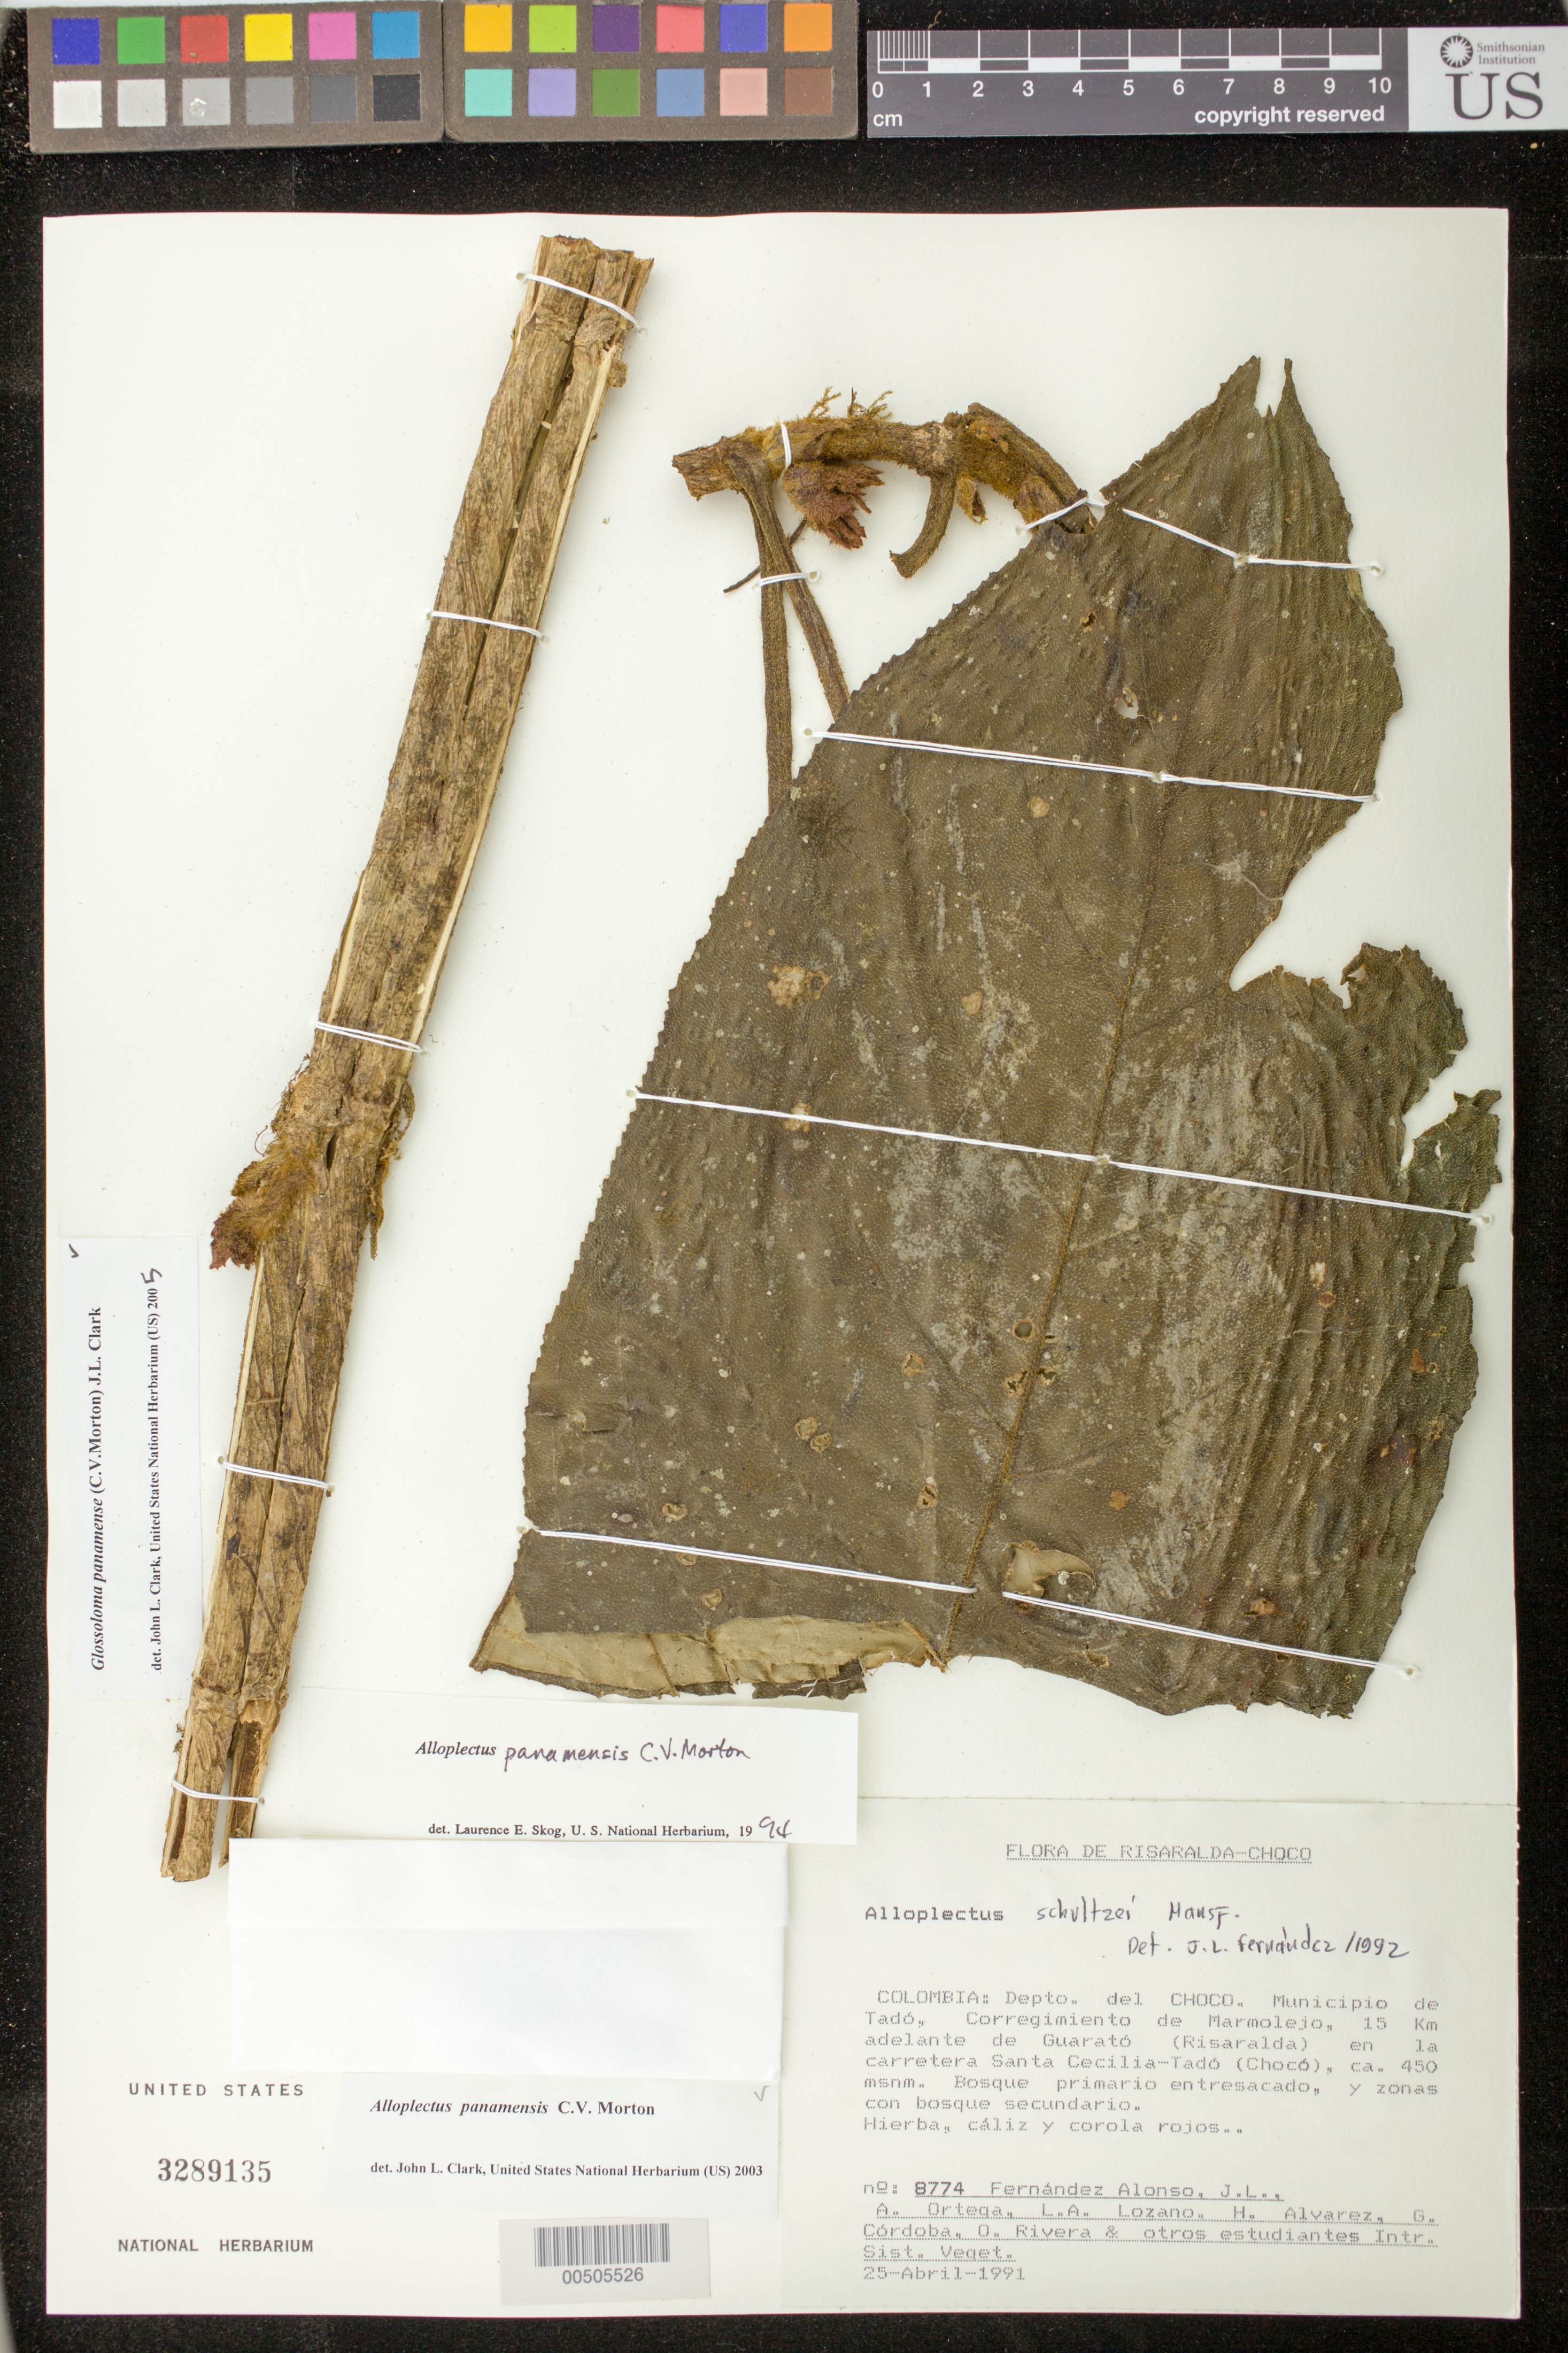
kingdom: Plantae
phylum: Tracheophyta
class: Magnoliopsida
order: Lamiales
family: Gesneriaceae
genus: Glossoloma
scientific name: Glossoloma panamense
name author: (C.V. Morton) J.L. Clark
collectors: J. L. Fernández-Alonso, A. T. Ortega U., L. Lorano, H. Alvarez, G. Córdoba & et al.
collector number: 8774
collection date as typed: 25 Apr 1991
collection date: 1991-04-25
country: Colombia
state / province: Chocó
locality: Municipio Tadó, corregimiento de Marmolejo, 15 km adelante de Guarató (Risaralda) en la carretera Santa Cecilia - Tadó (Chocó)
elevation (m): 450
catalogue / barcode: US 3289135